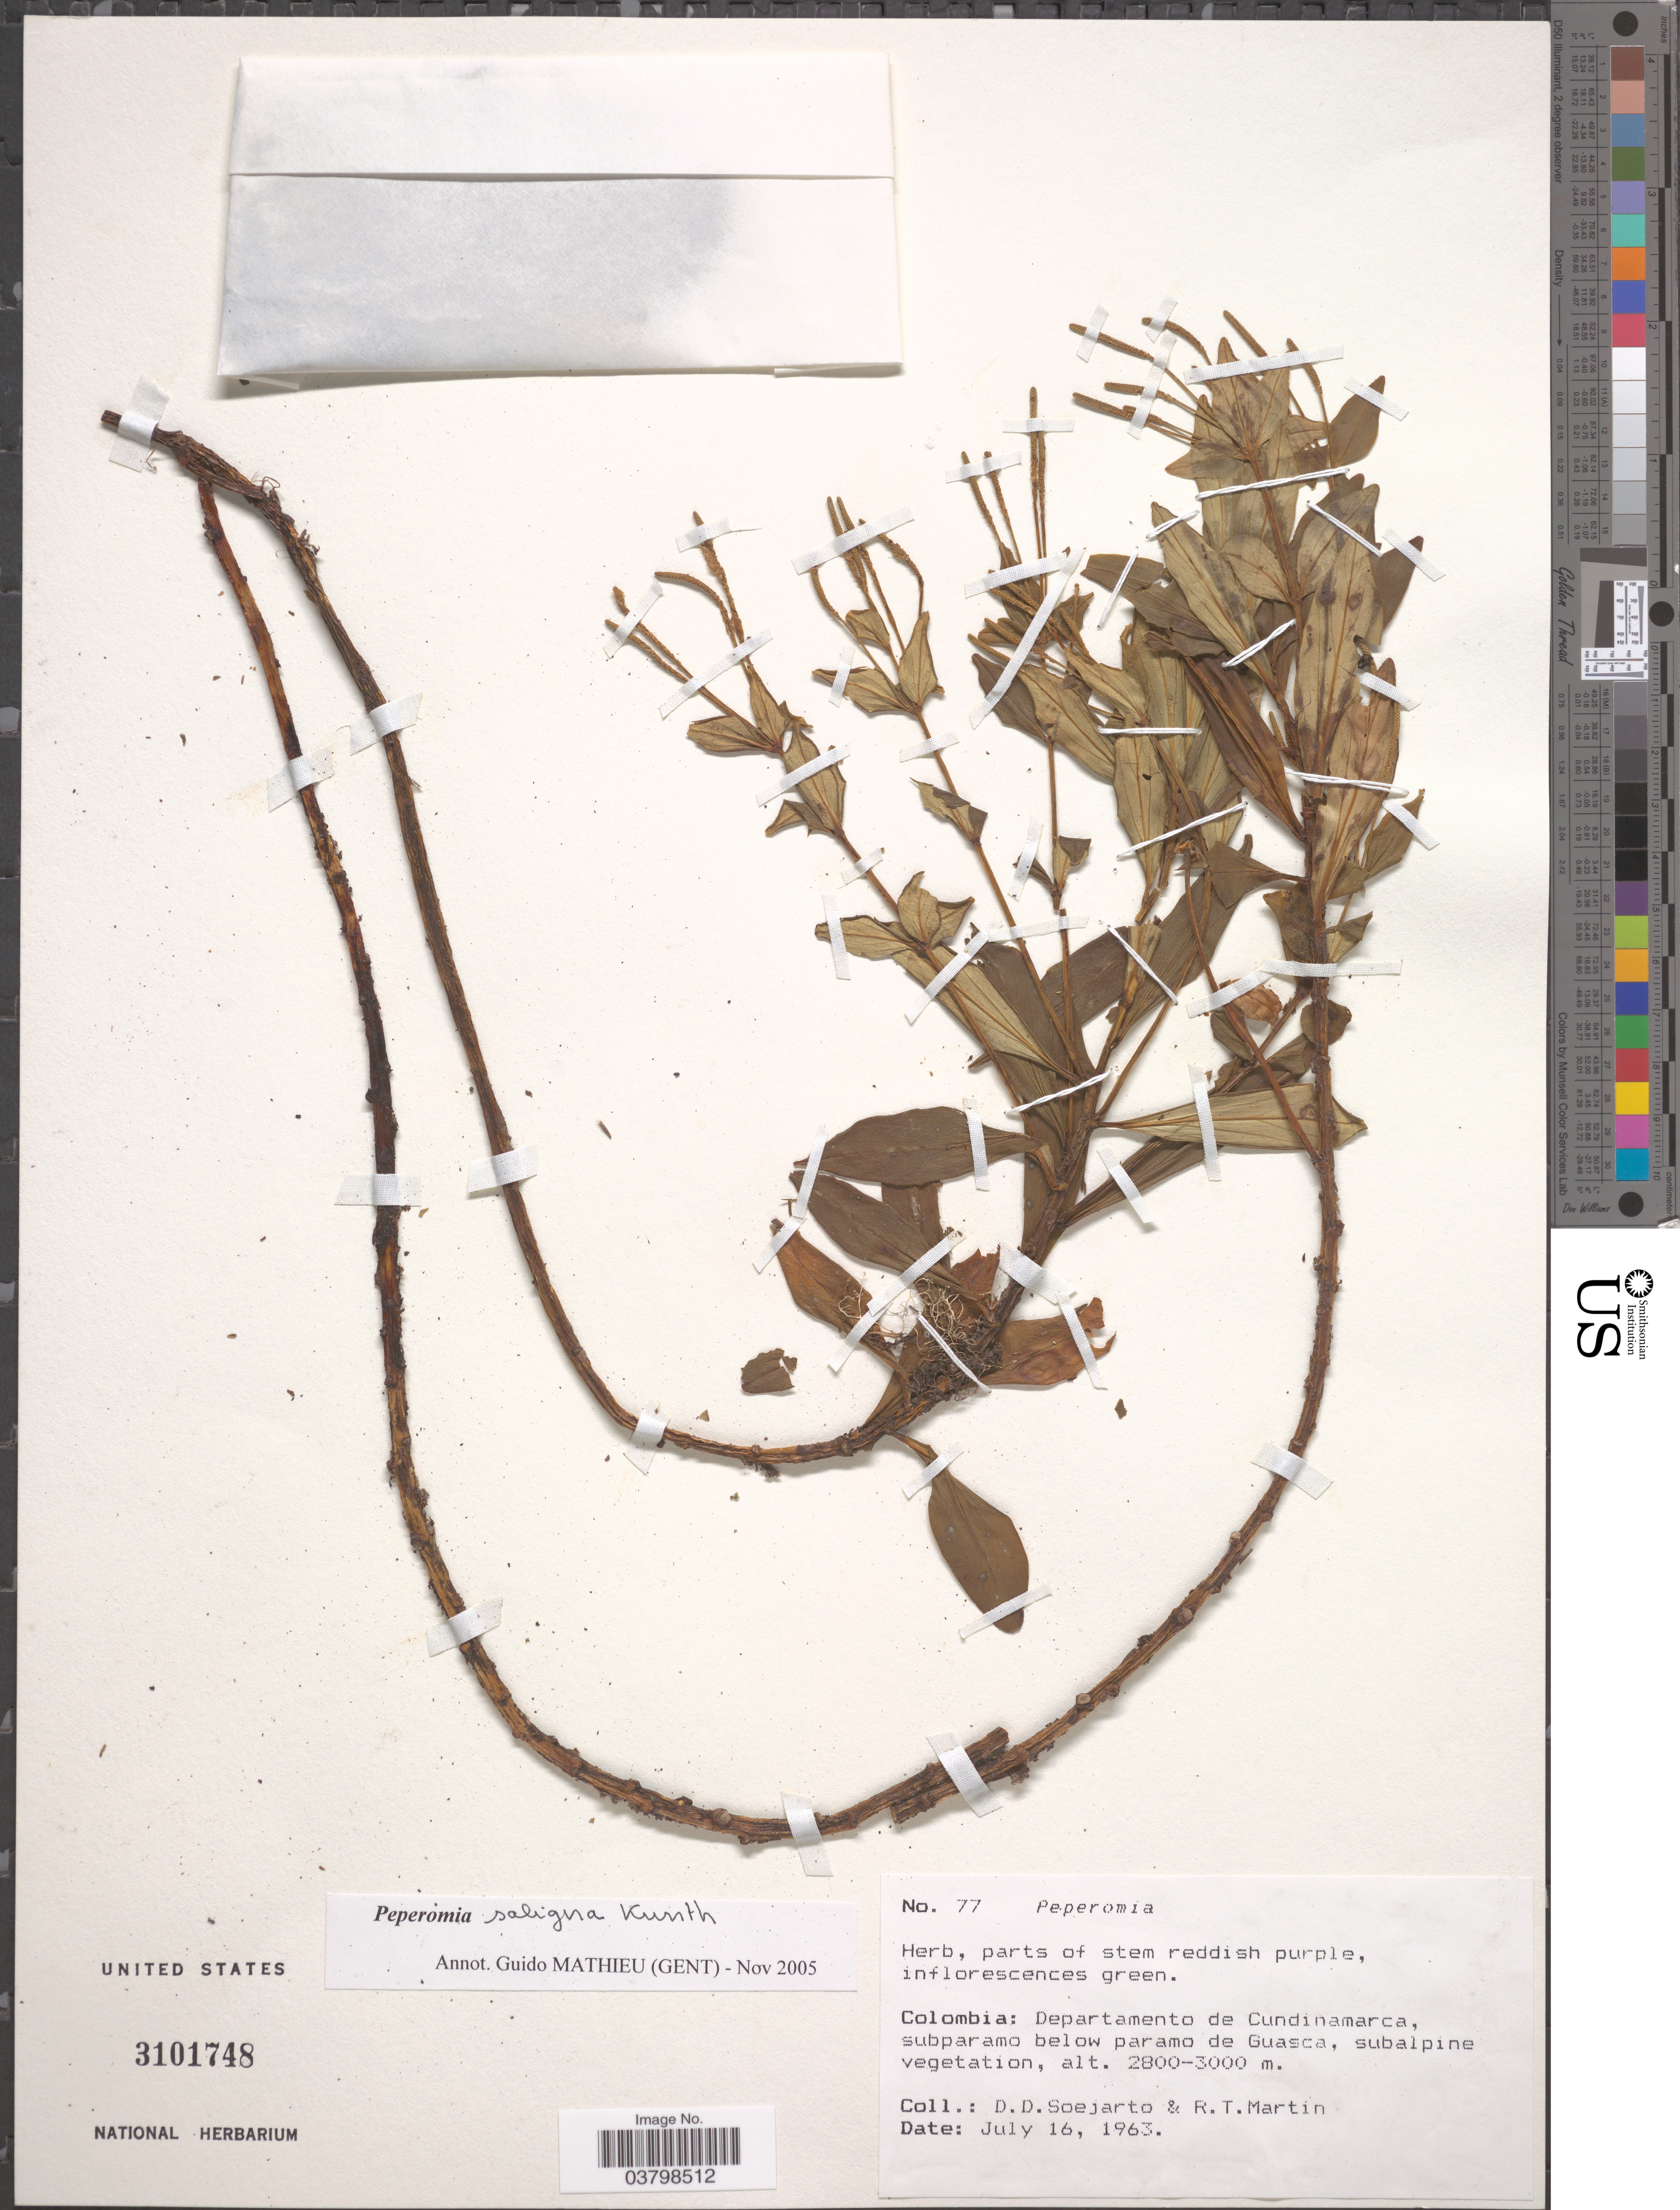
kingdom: Plantae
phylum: Tracheophyta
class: Magnoliopsida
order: Piperales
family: Piperaceae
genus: Peperomia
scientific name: Peperomia saligna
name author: Kunth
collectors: R. T. Martin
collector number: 77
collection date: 1963-07-16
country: Colombia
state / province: Cundinamarca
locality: Departamento de Cundinamarca, subparamo below paramo de Guasca.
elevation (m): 2800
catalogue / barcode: US 3101748